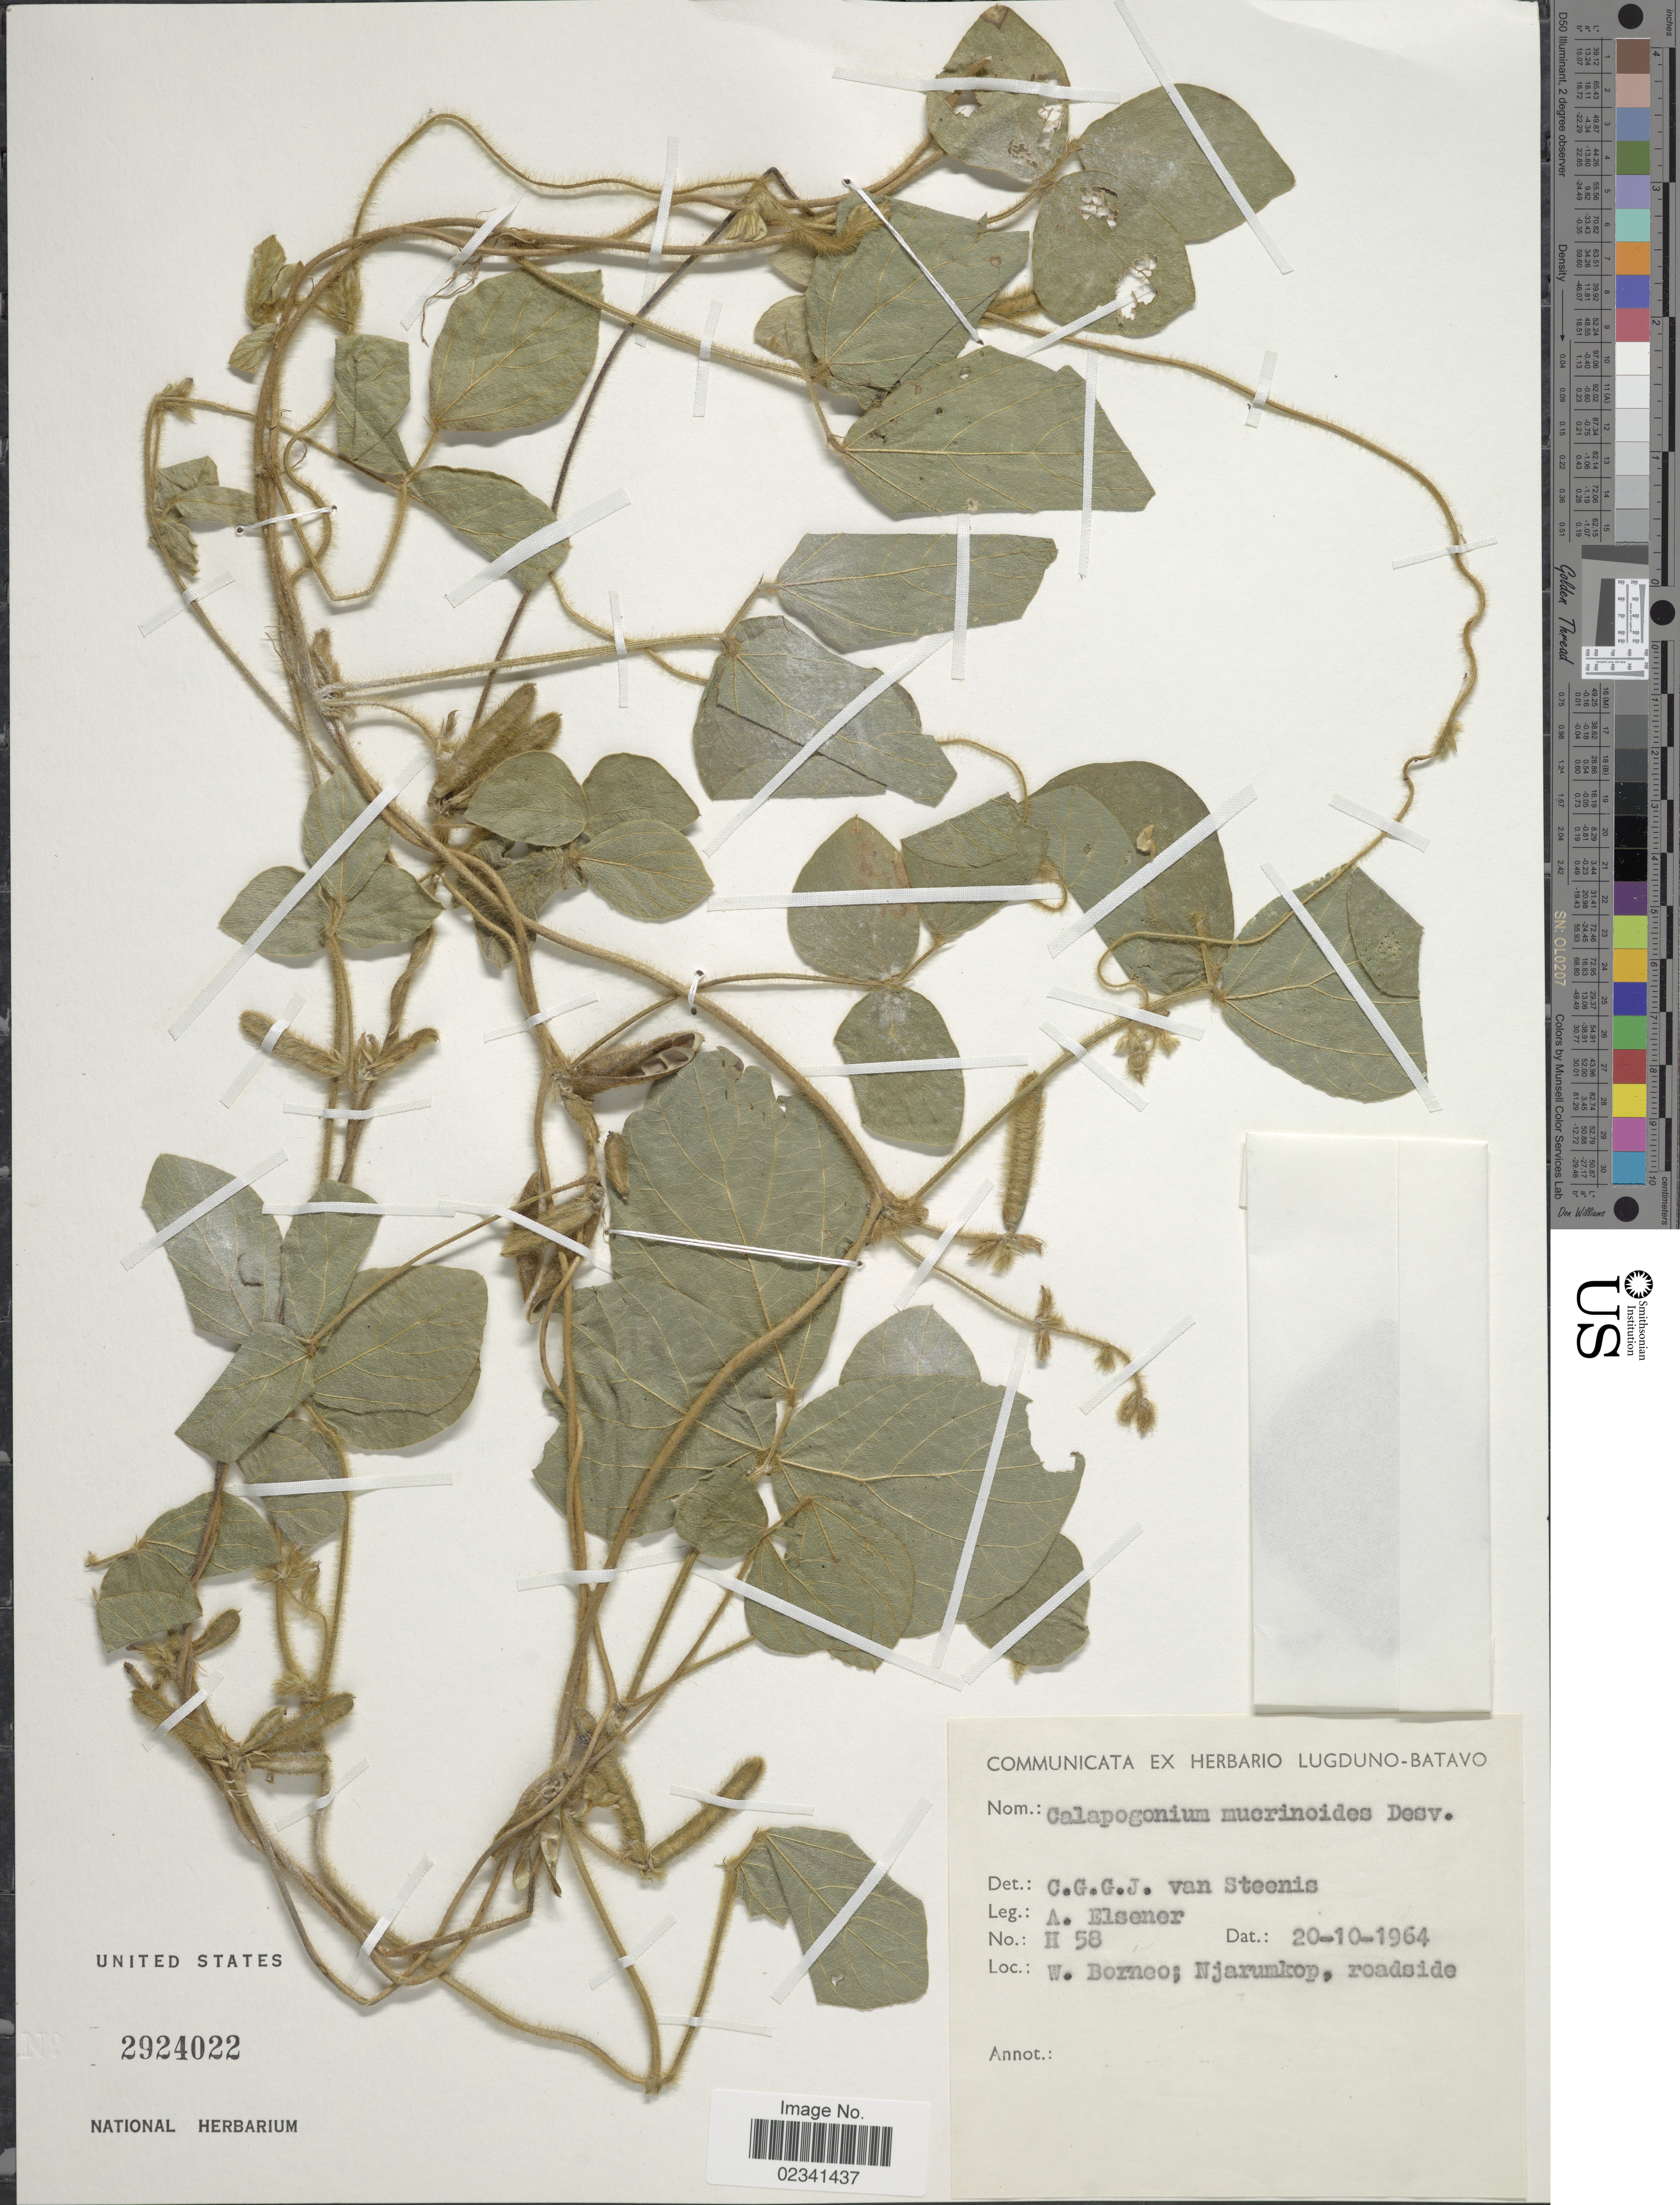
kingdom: Plantae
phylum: Tracheophyta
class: Magnoliopsida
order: Fabales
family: Fabaceae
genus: Calopogonium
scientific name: Calopogonium mucunoides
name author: Desv.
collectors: A. Elsener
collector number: H58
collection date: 1964-10-20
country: Indonesia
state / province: Kalimantan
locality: W. Borneo; Njarumkop, roadside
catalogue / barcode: US 2924022